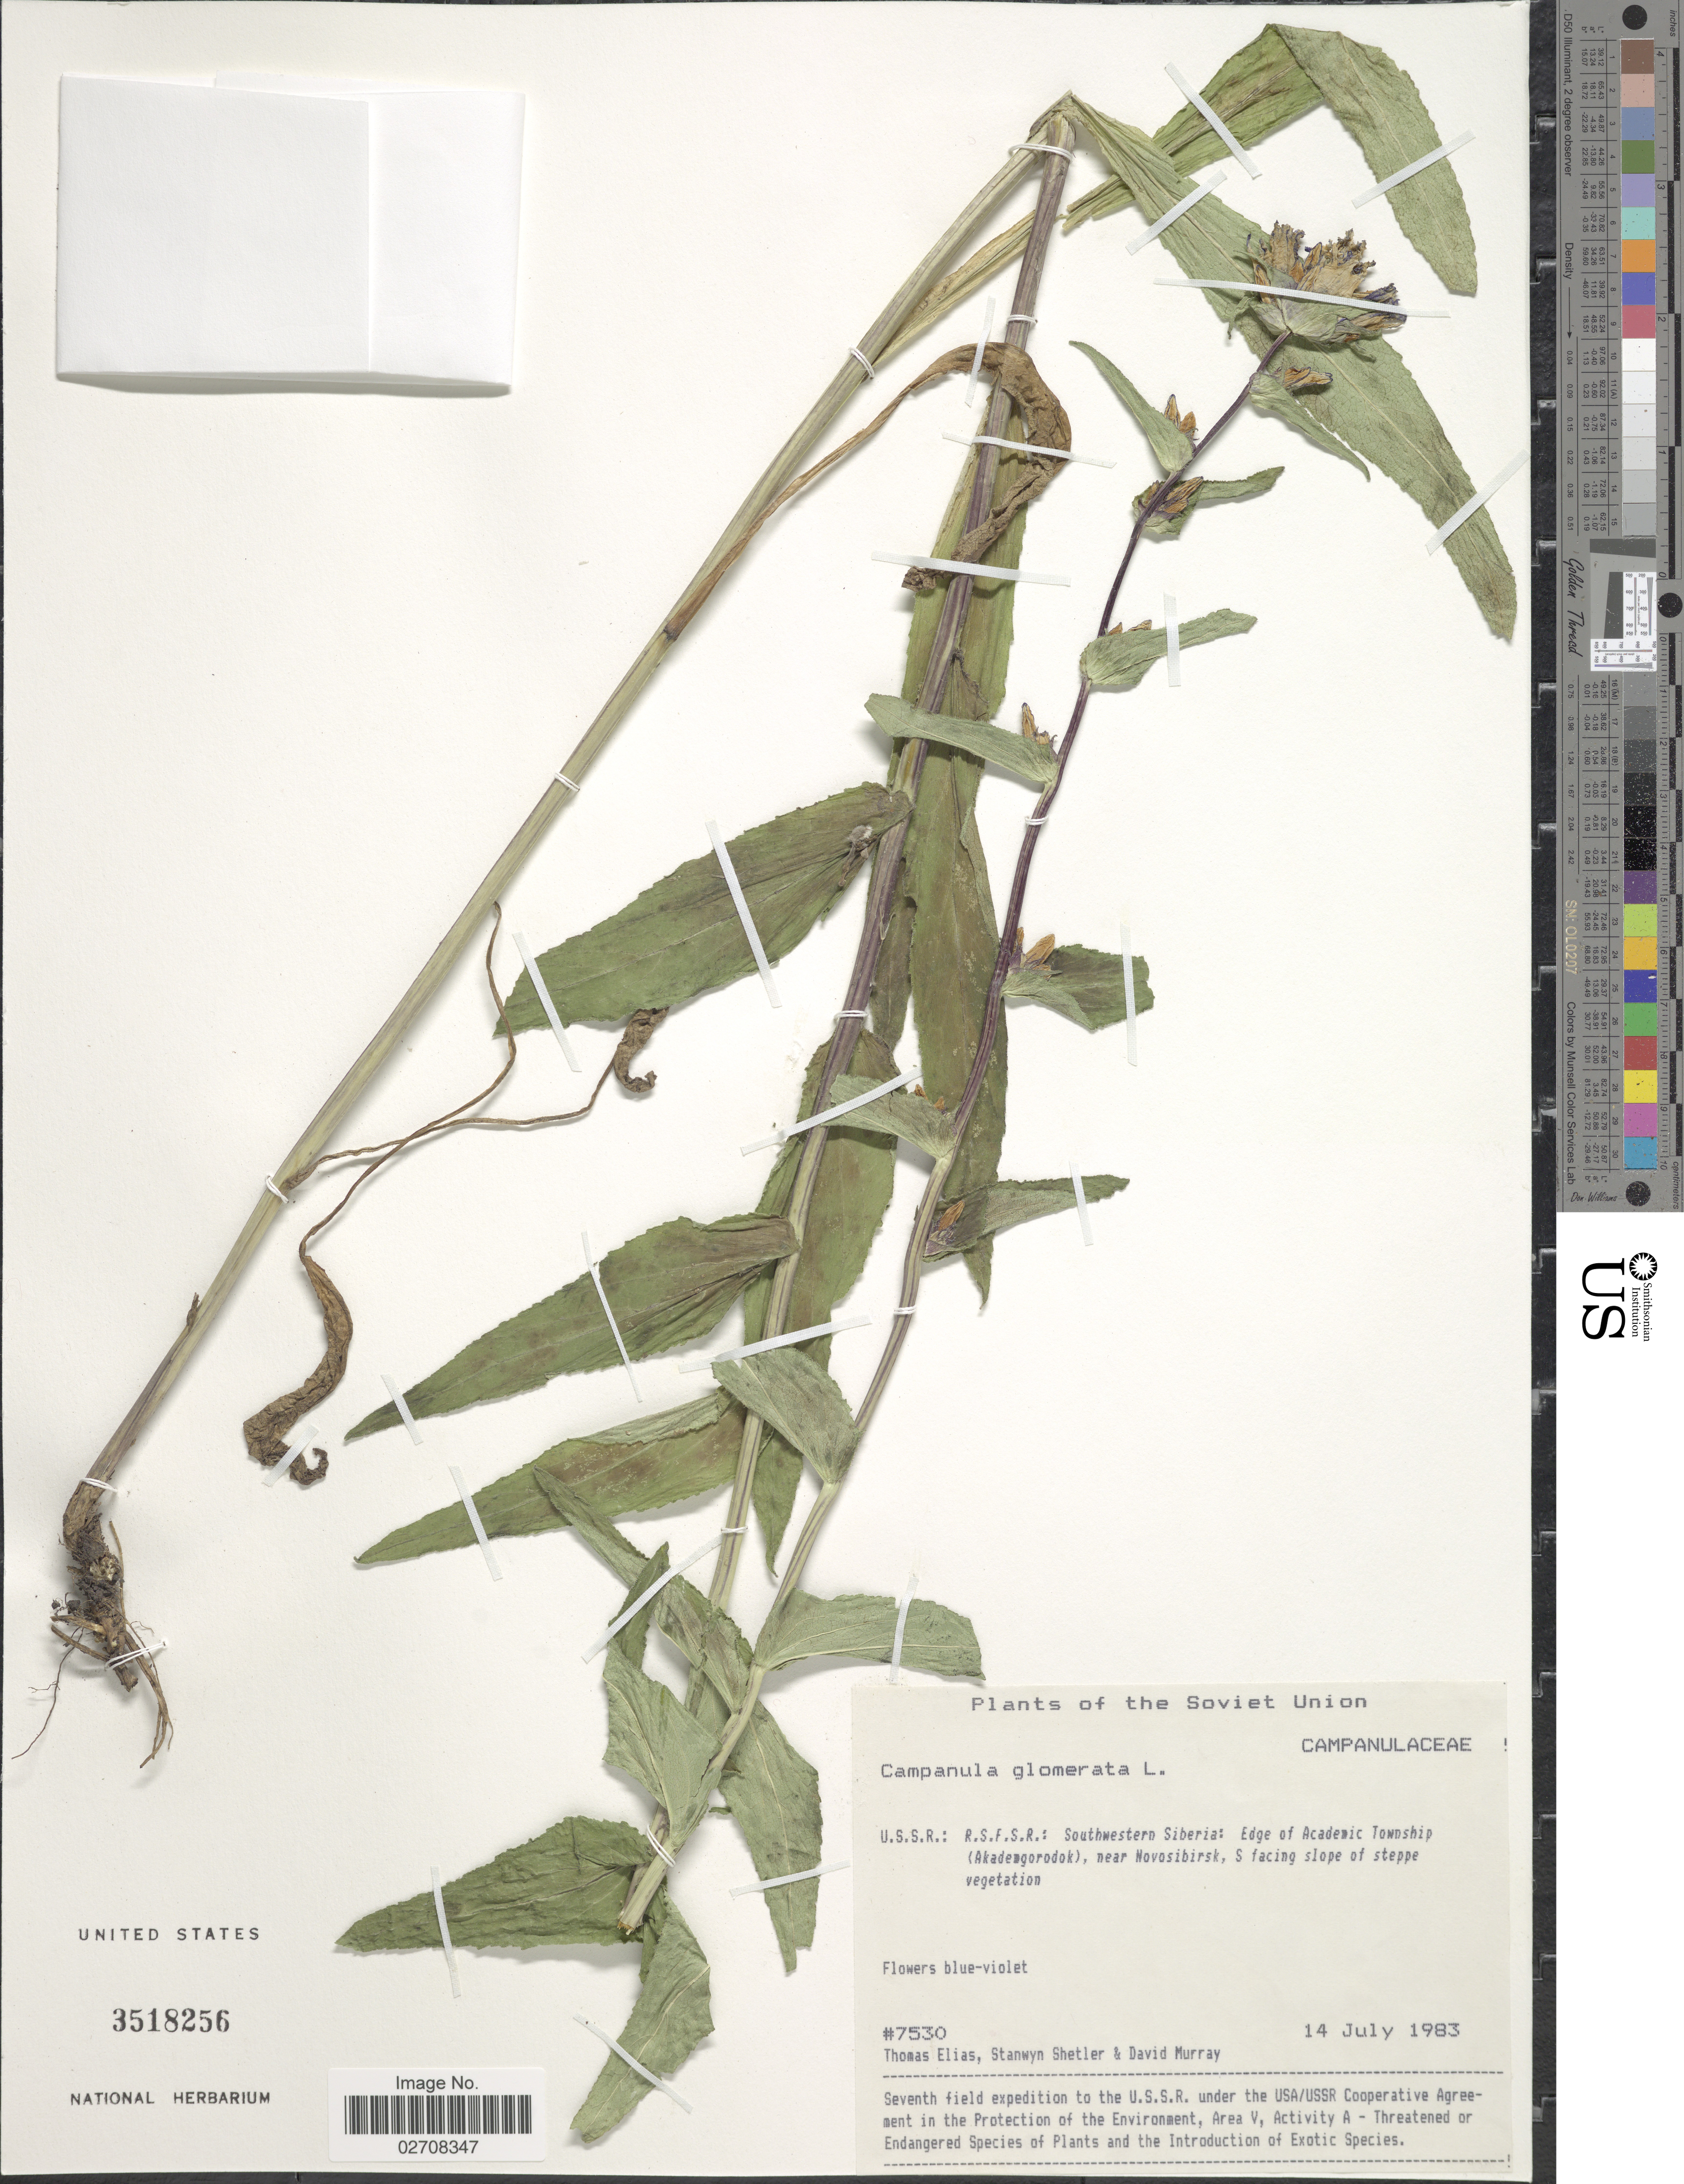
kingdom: Plantae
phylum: Tracheophyta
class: Magnoliopsida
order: Asterales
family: Campanulaceae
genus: Campanula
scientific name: Campanula glomerata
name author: L.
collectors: T. S. Elias, S. Shetler & D. F. Murray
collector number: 7530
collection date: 1983-07-14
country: Russian Federation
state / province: Novosibirsk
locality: Soviet Union. U.S.S.R.: R.S.F.S.R.: Southwestern Siberia: Edge of Academic Township (Akademgorodok), near Novosibirsk.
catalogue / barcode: US 3518256